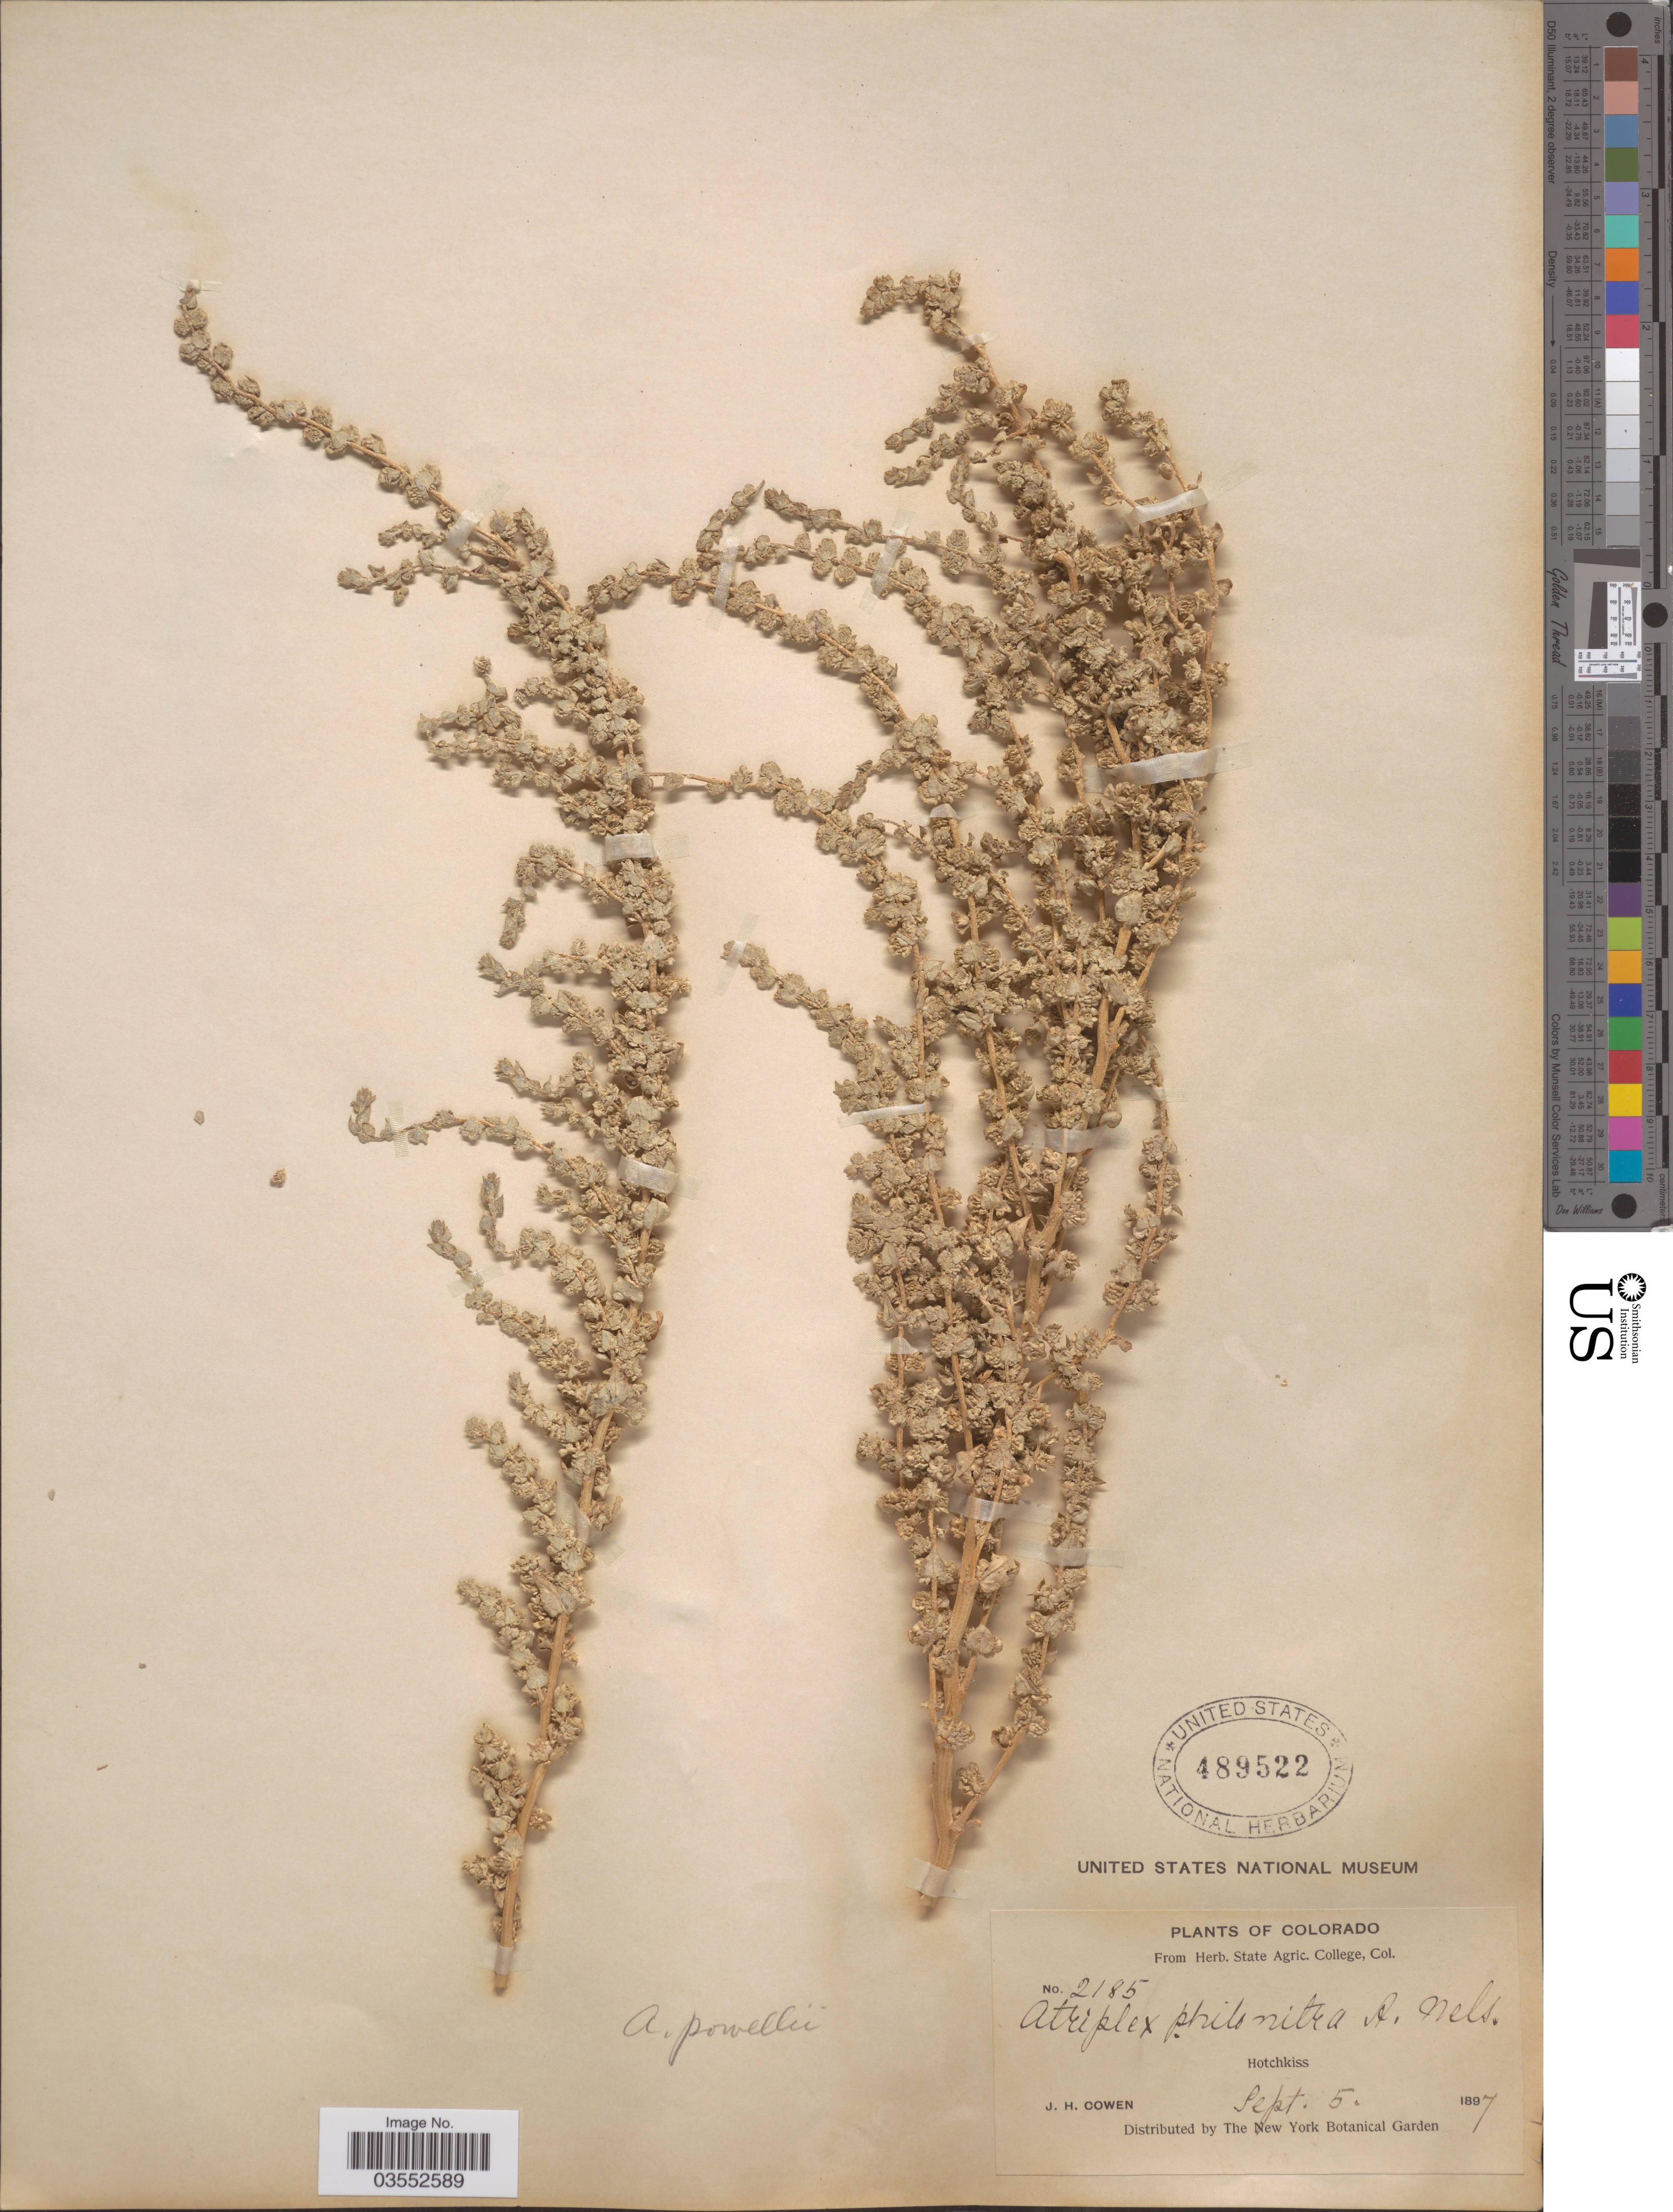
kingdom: Plantae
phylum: Tracheophyta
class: Magnoliopsida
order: Caryophyllales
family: Amaranthaceae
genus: Atriplex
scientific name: Atriplex powellii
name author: S. Watson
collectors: J. H. Cowen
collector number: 2185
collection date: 1897-09-05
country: United States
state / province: Colorado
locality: Hotchkiss.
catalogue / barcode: US 489522